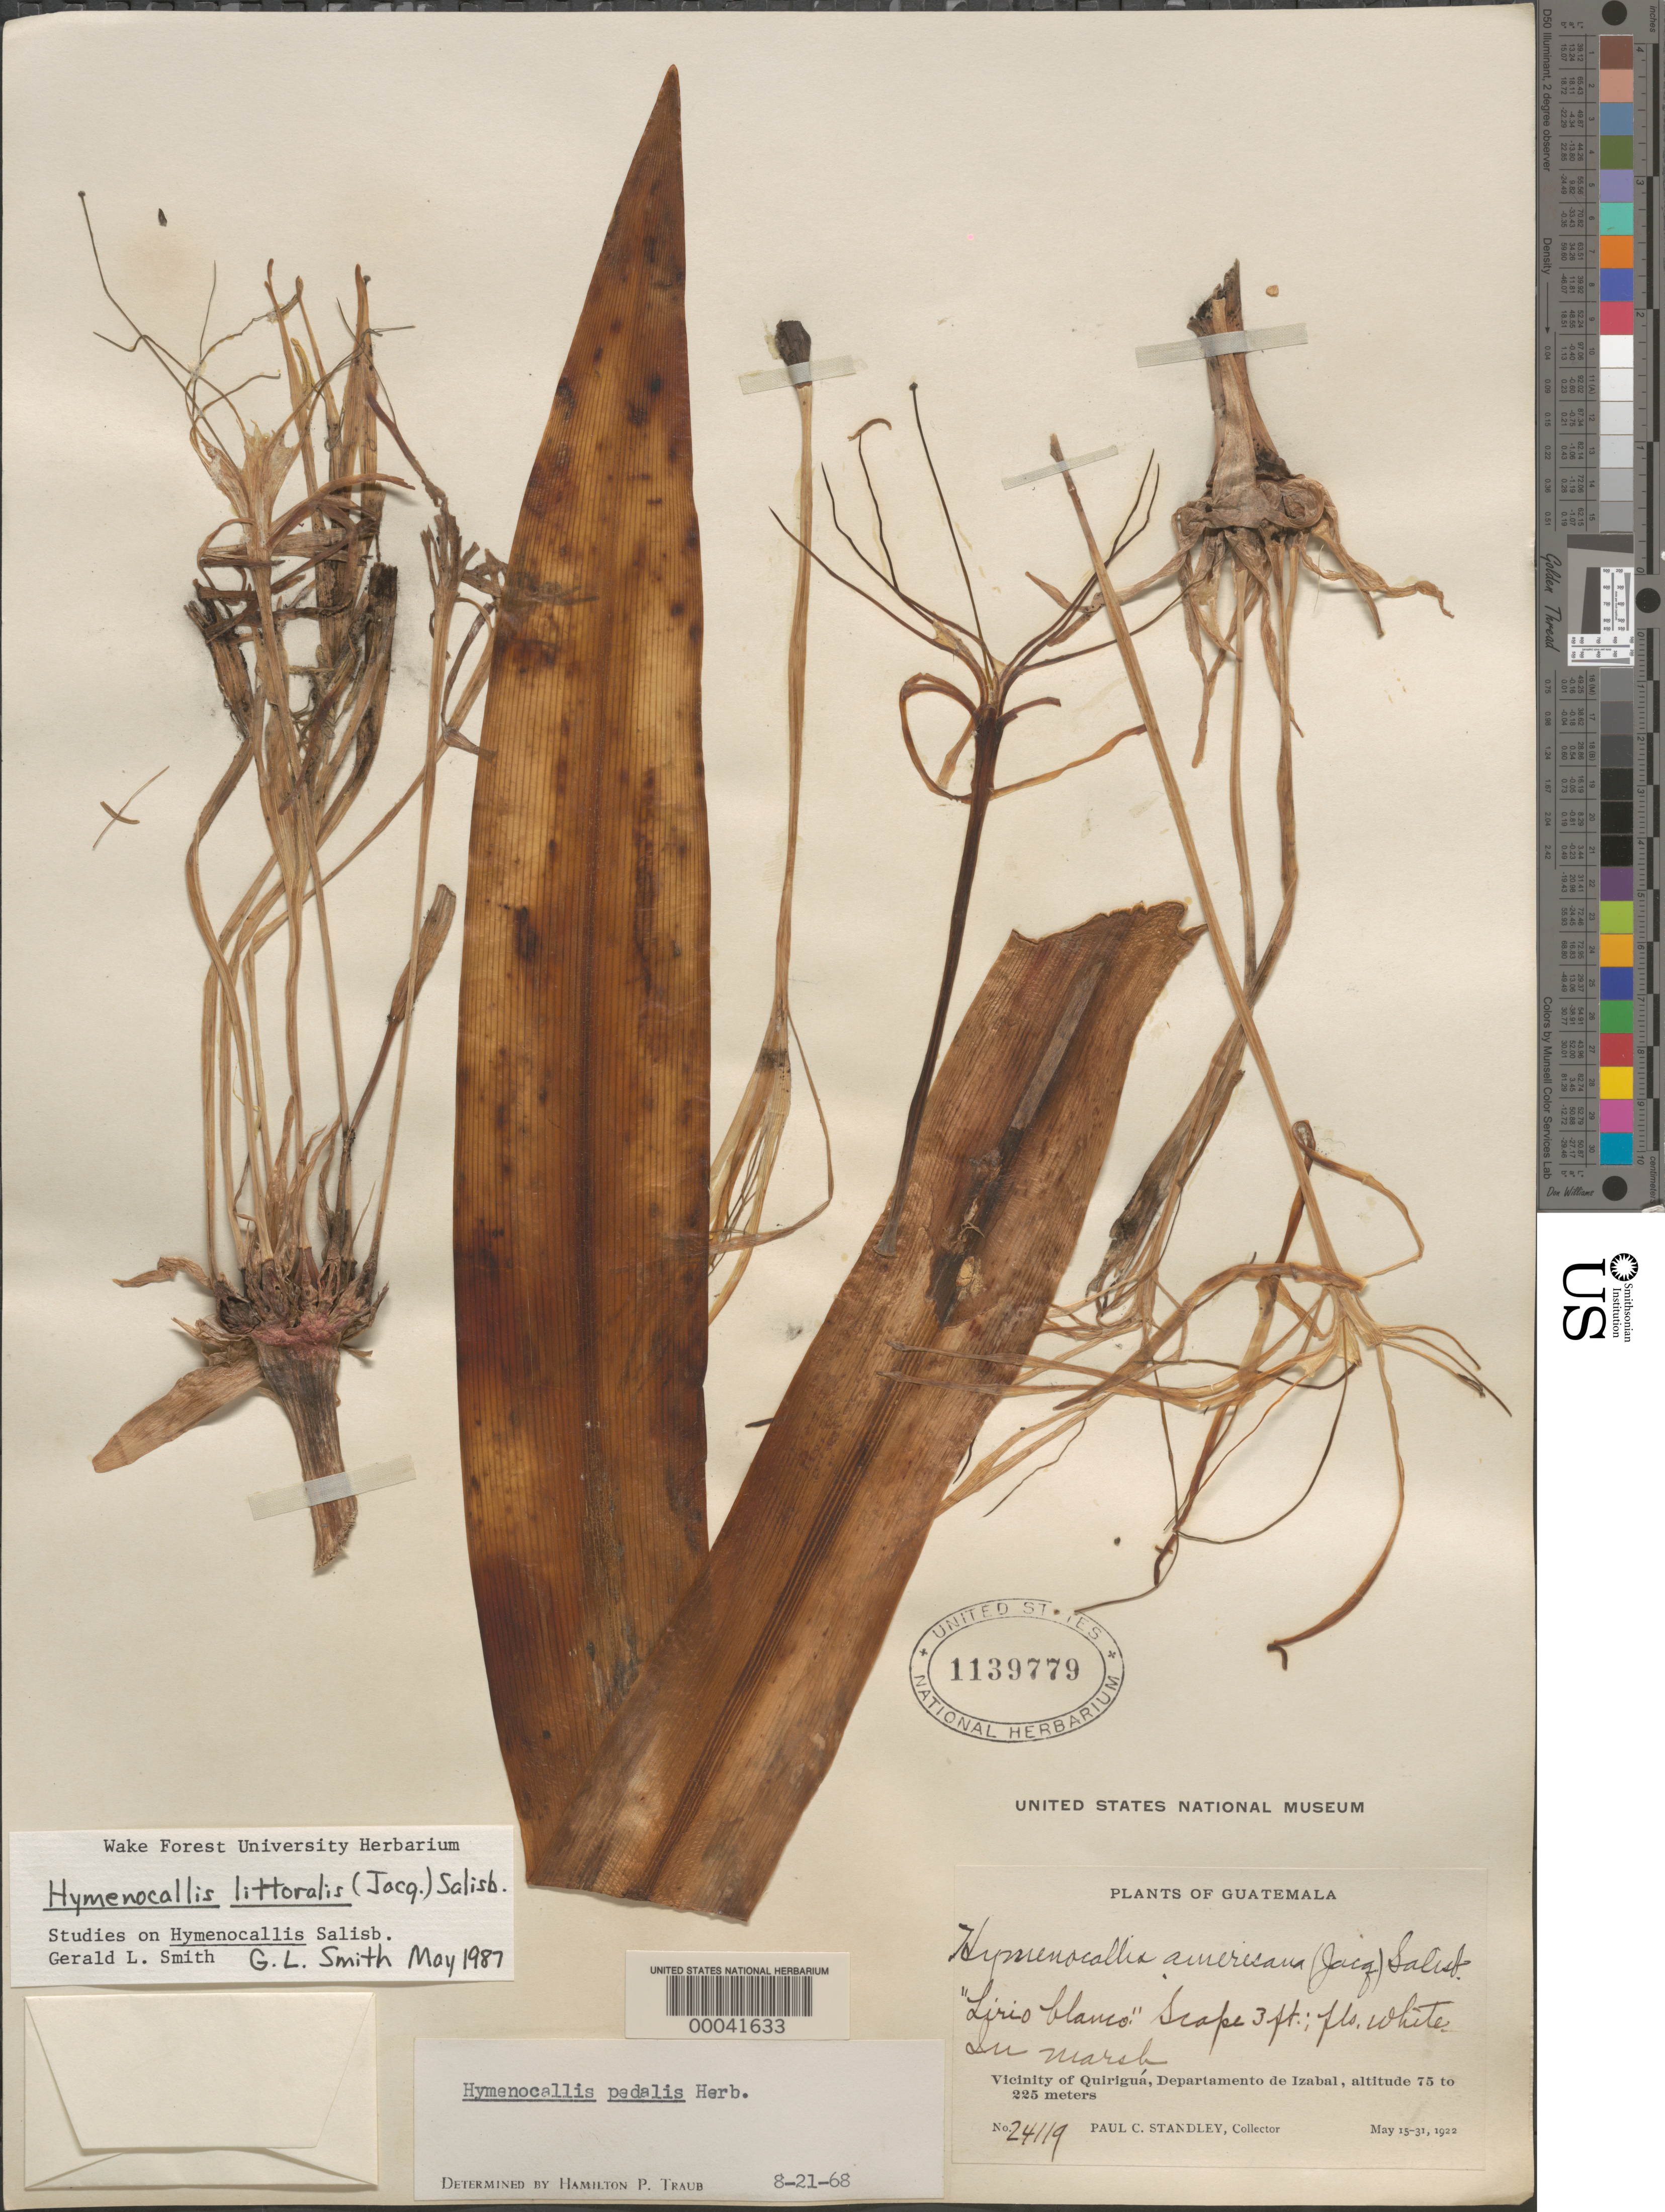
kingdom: Plantae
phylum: Tracheophyta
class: Liliopsida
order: Asparagales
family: Amaryllidaceae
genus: Hymenocallis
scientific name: Hymenocallis littoralis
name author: (Jacq.) Salisb.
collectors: P. C. Standley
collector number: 24119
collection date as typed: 15 May 1922 to 31 May 1922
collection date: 1922-05-15/1922-05-31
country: Guatemala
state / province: Izabal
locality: Vicinity of Quiriguá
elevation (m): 75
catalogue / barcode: US 1139779